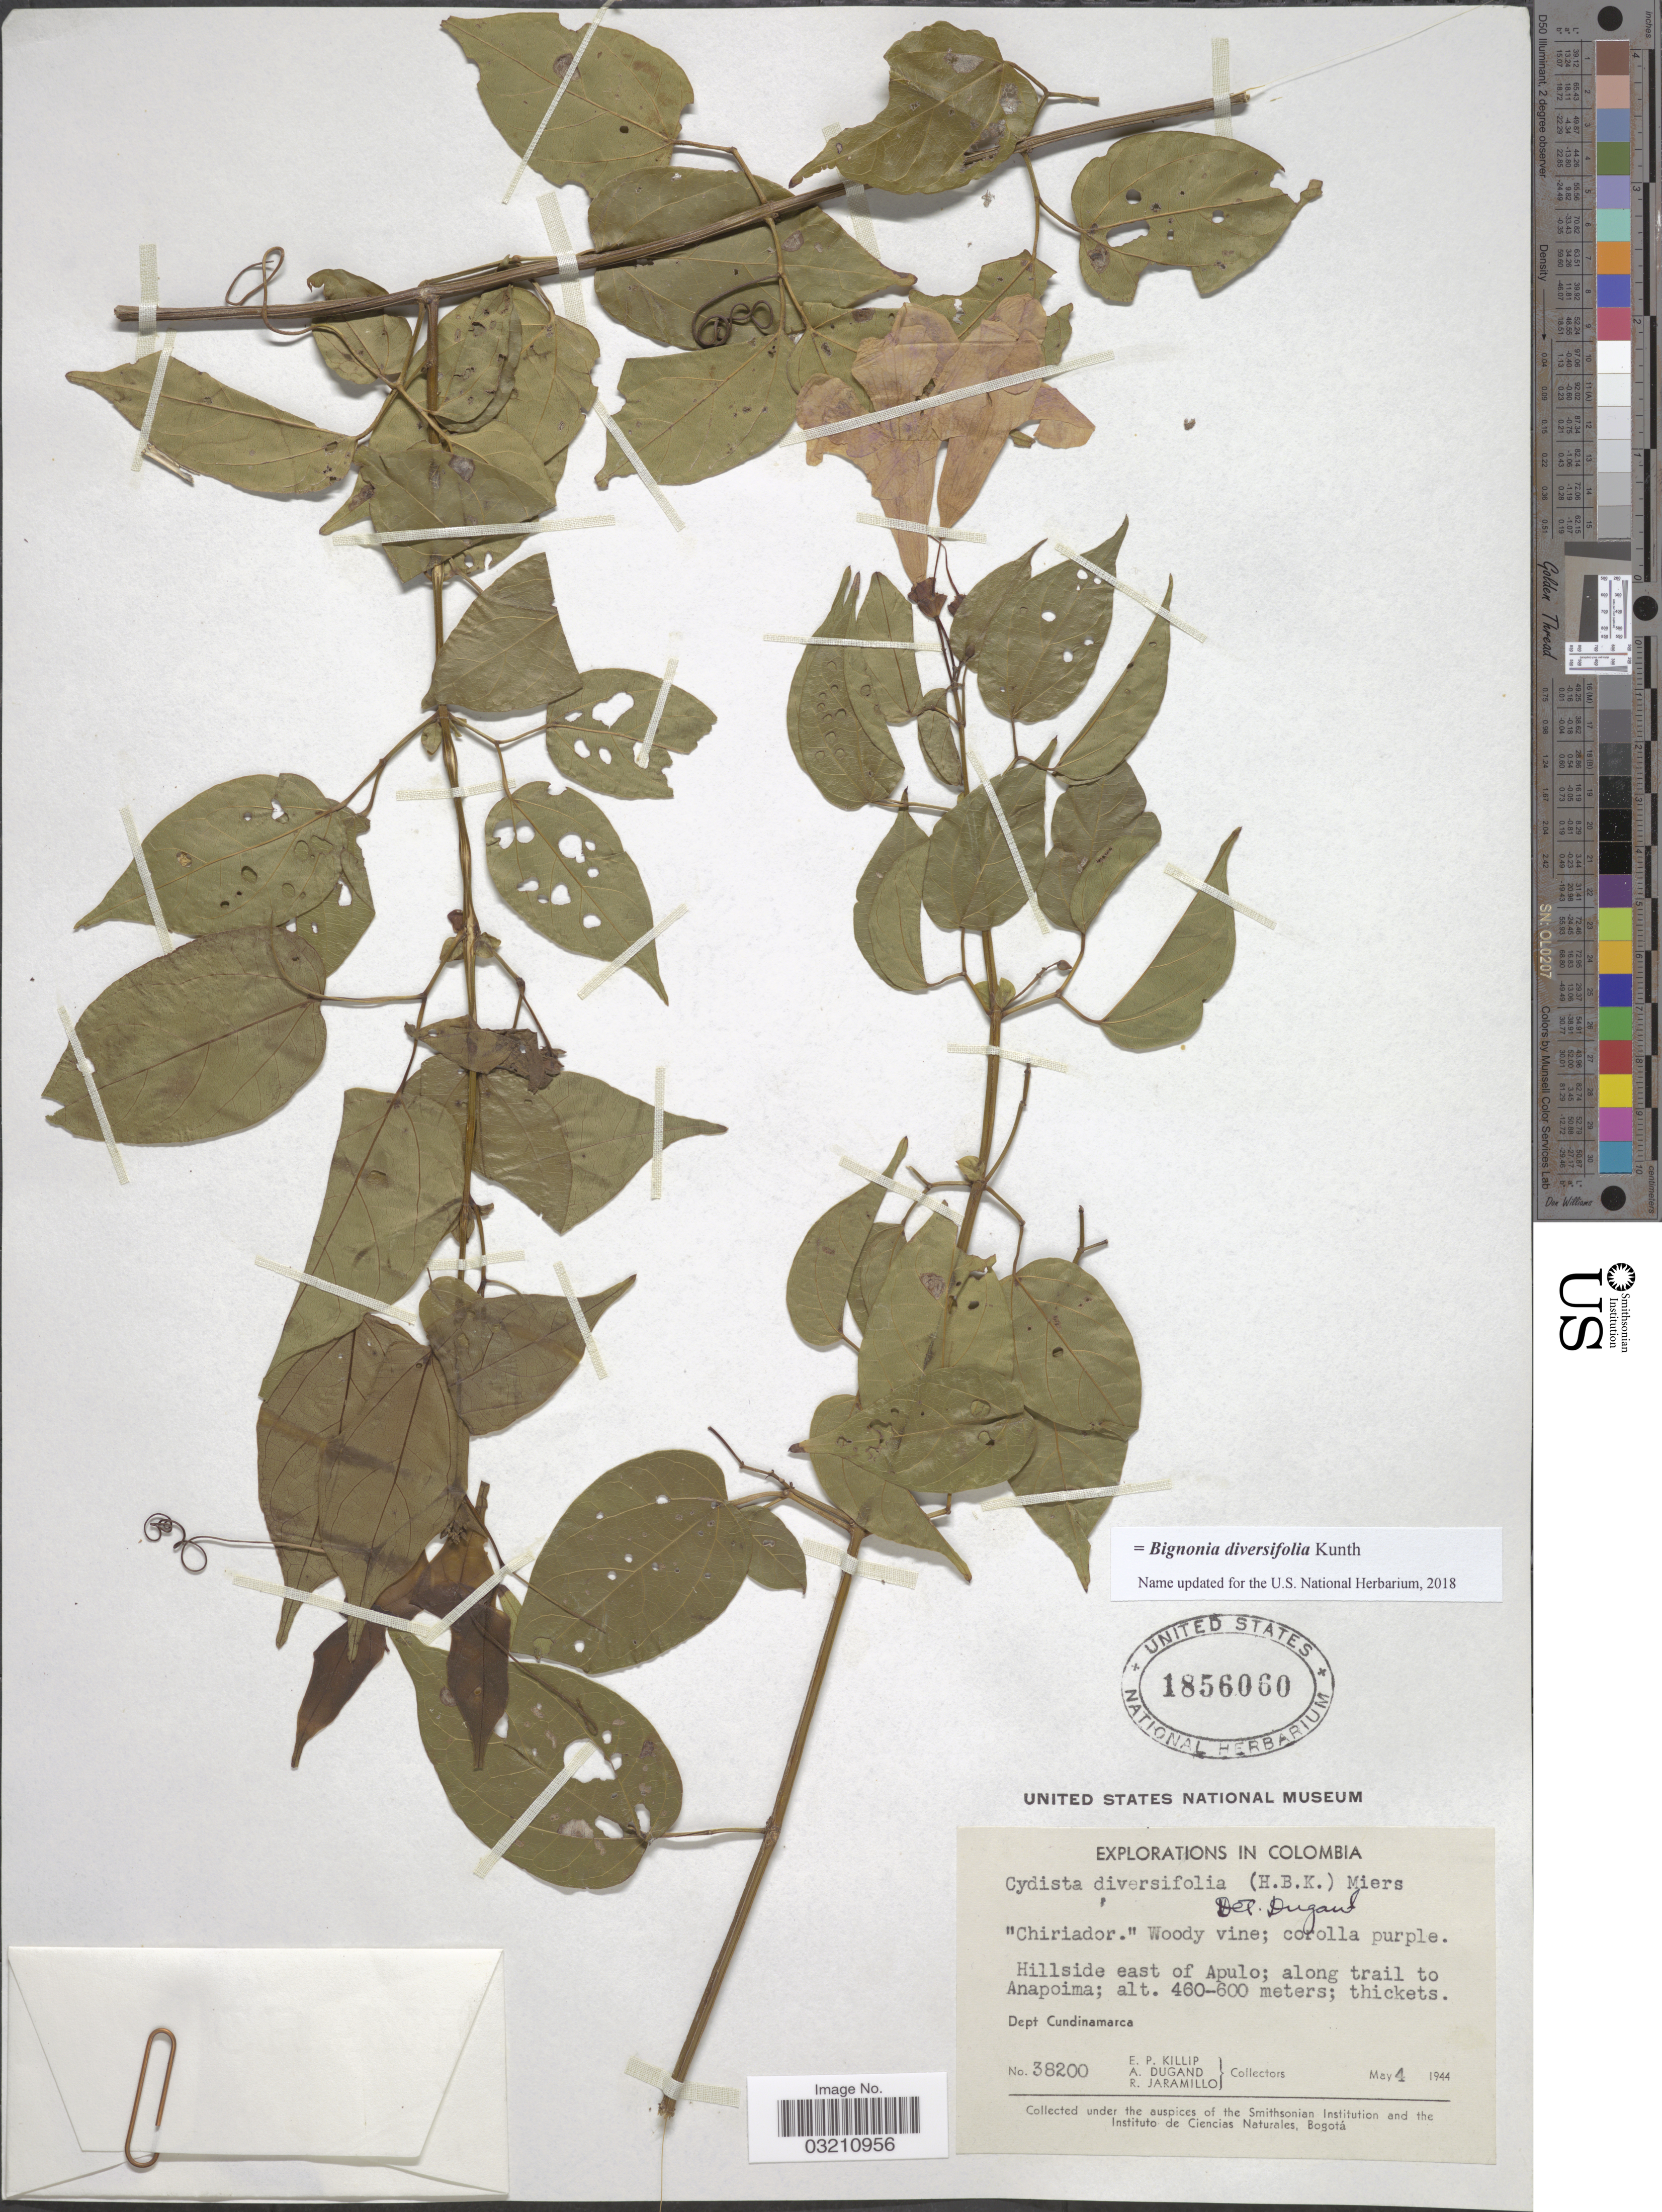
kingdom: Plantae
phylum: Tracheophyta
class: Magnoliopsida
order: Lamiales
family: Bignoniaceae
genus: Bignonia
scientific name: Bignonia diversifolia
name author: Kunth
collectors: E. P. Killip, A. Dugand & R. Jaramillo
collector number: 38200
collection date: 1944-05-04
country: Colombia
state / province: Cundinamarca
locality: Hillside east of Apulo; along trail to Anapoima. Dept. Cundinamarca.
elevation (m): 460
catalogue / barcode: US 1856060